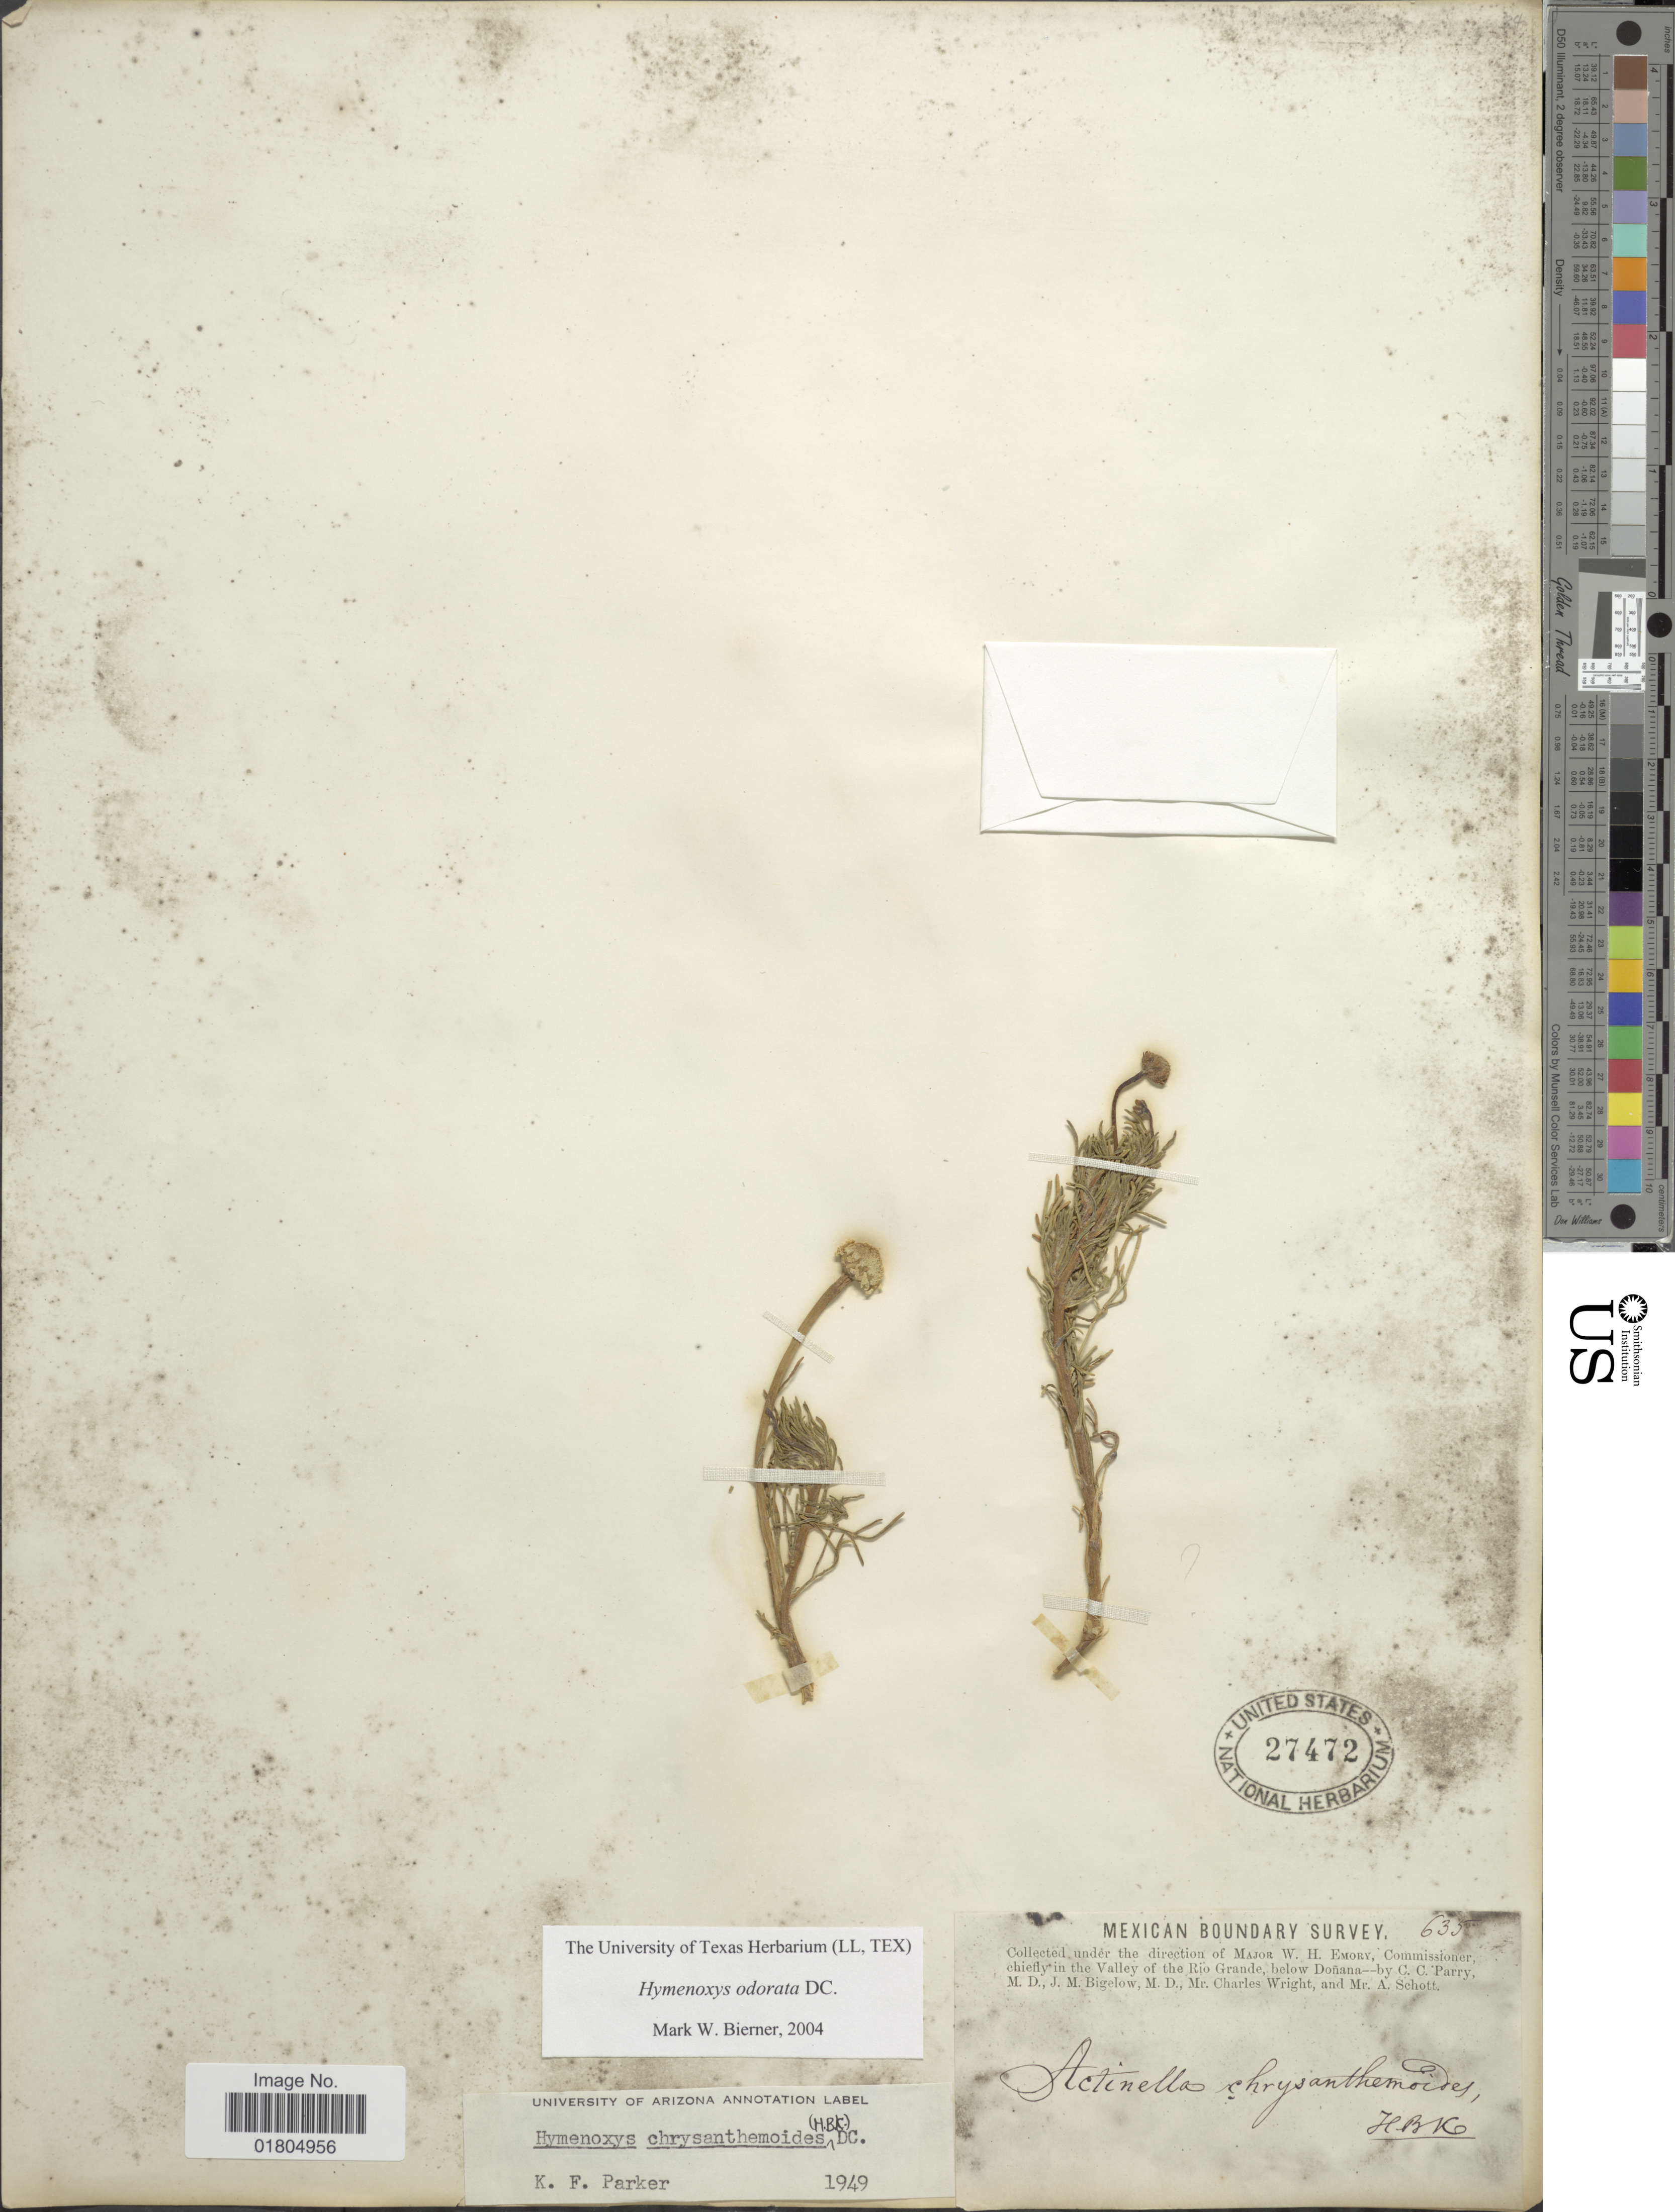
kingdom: Plantae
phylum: Tracheophyta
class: Magnoliopsida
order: Asterales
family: Asteraceae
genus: Hymenoxys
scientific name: Hymenoxys odorata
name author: DC.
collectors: C. C. Parry, J. M. Bigelow, C. Wright & A. Schott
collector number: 635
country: Mexico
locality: In the Valley of the Rio Grande, below Donana, Mexican Boundary Survey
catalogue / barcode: US 27472